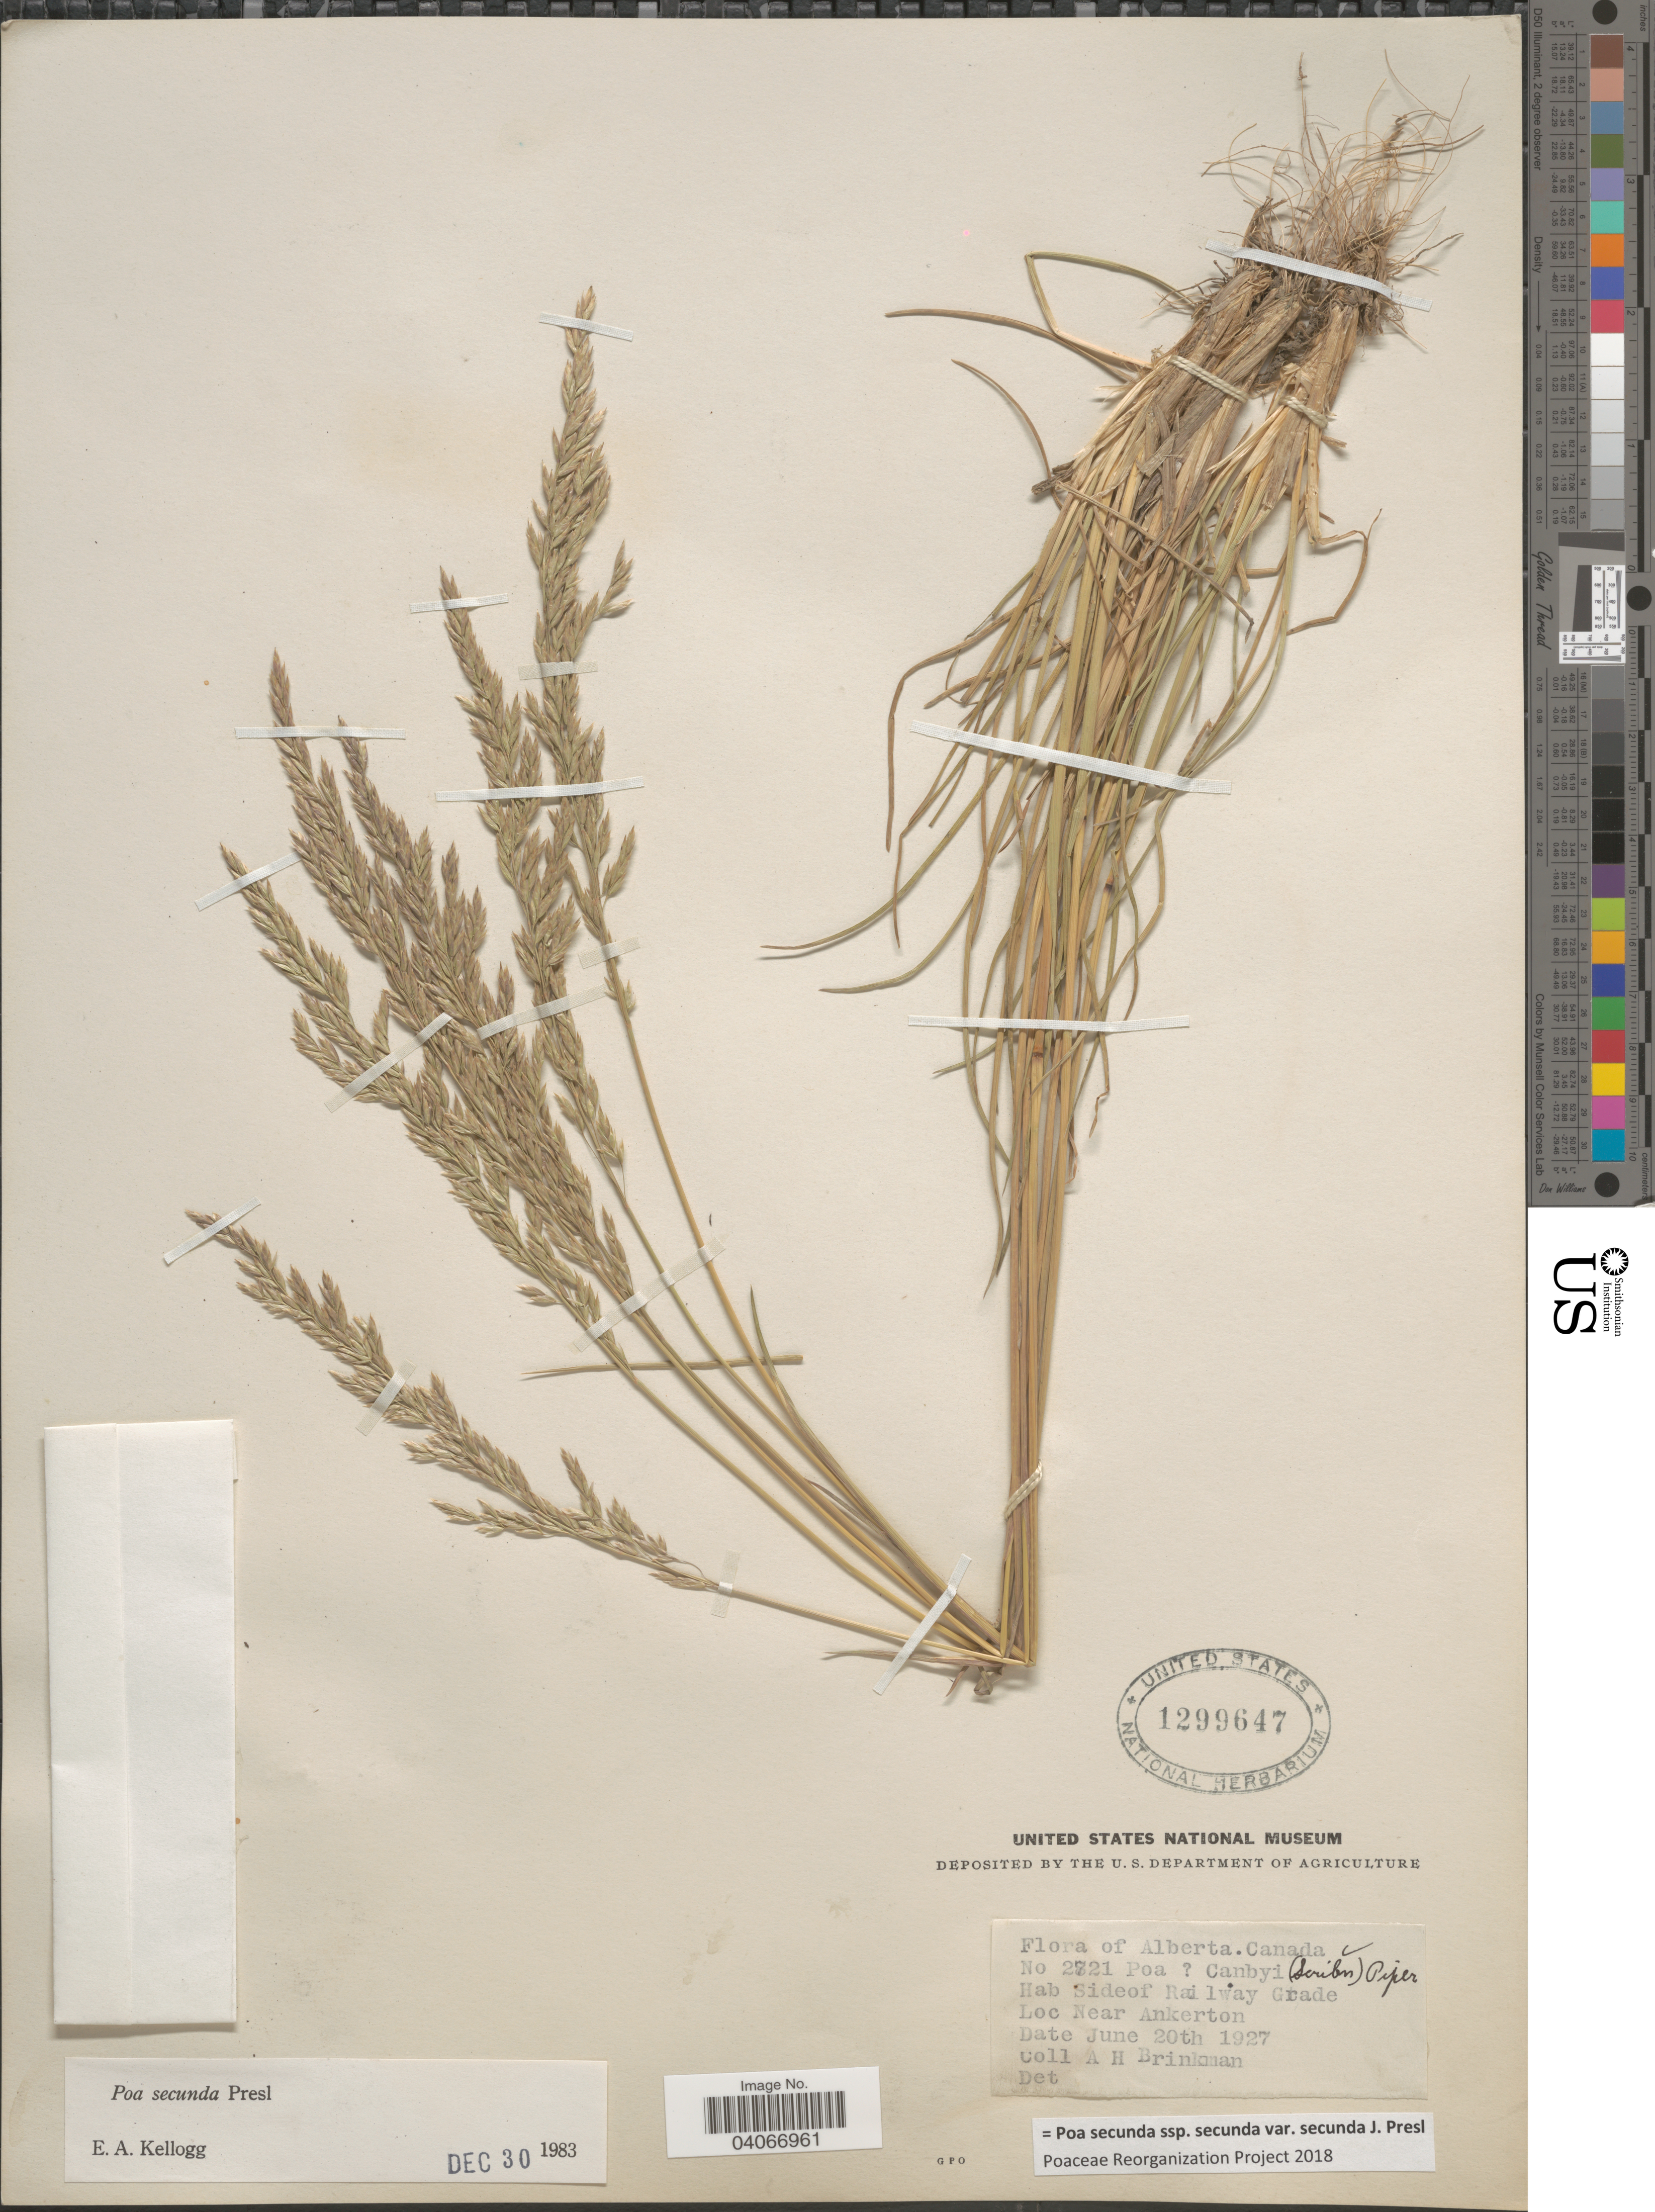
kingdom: Plantae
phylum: Tracheophyta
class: Liliopsida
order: Poales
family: Poaceae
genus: Poa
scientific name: Poa secunda subsp. secunda var. secunda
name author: J. Presl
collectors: A. Brinkman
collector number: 2721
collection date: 1927-06-20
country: Canada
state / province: Alberta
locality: Side of Railway Grade. Near Ankerton.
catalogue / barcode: US 1299647